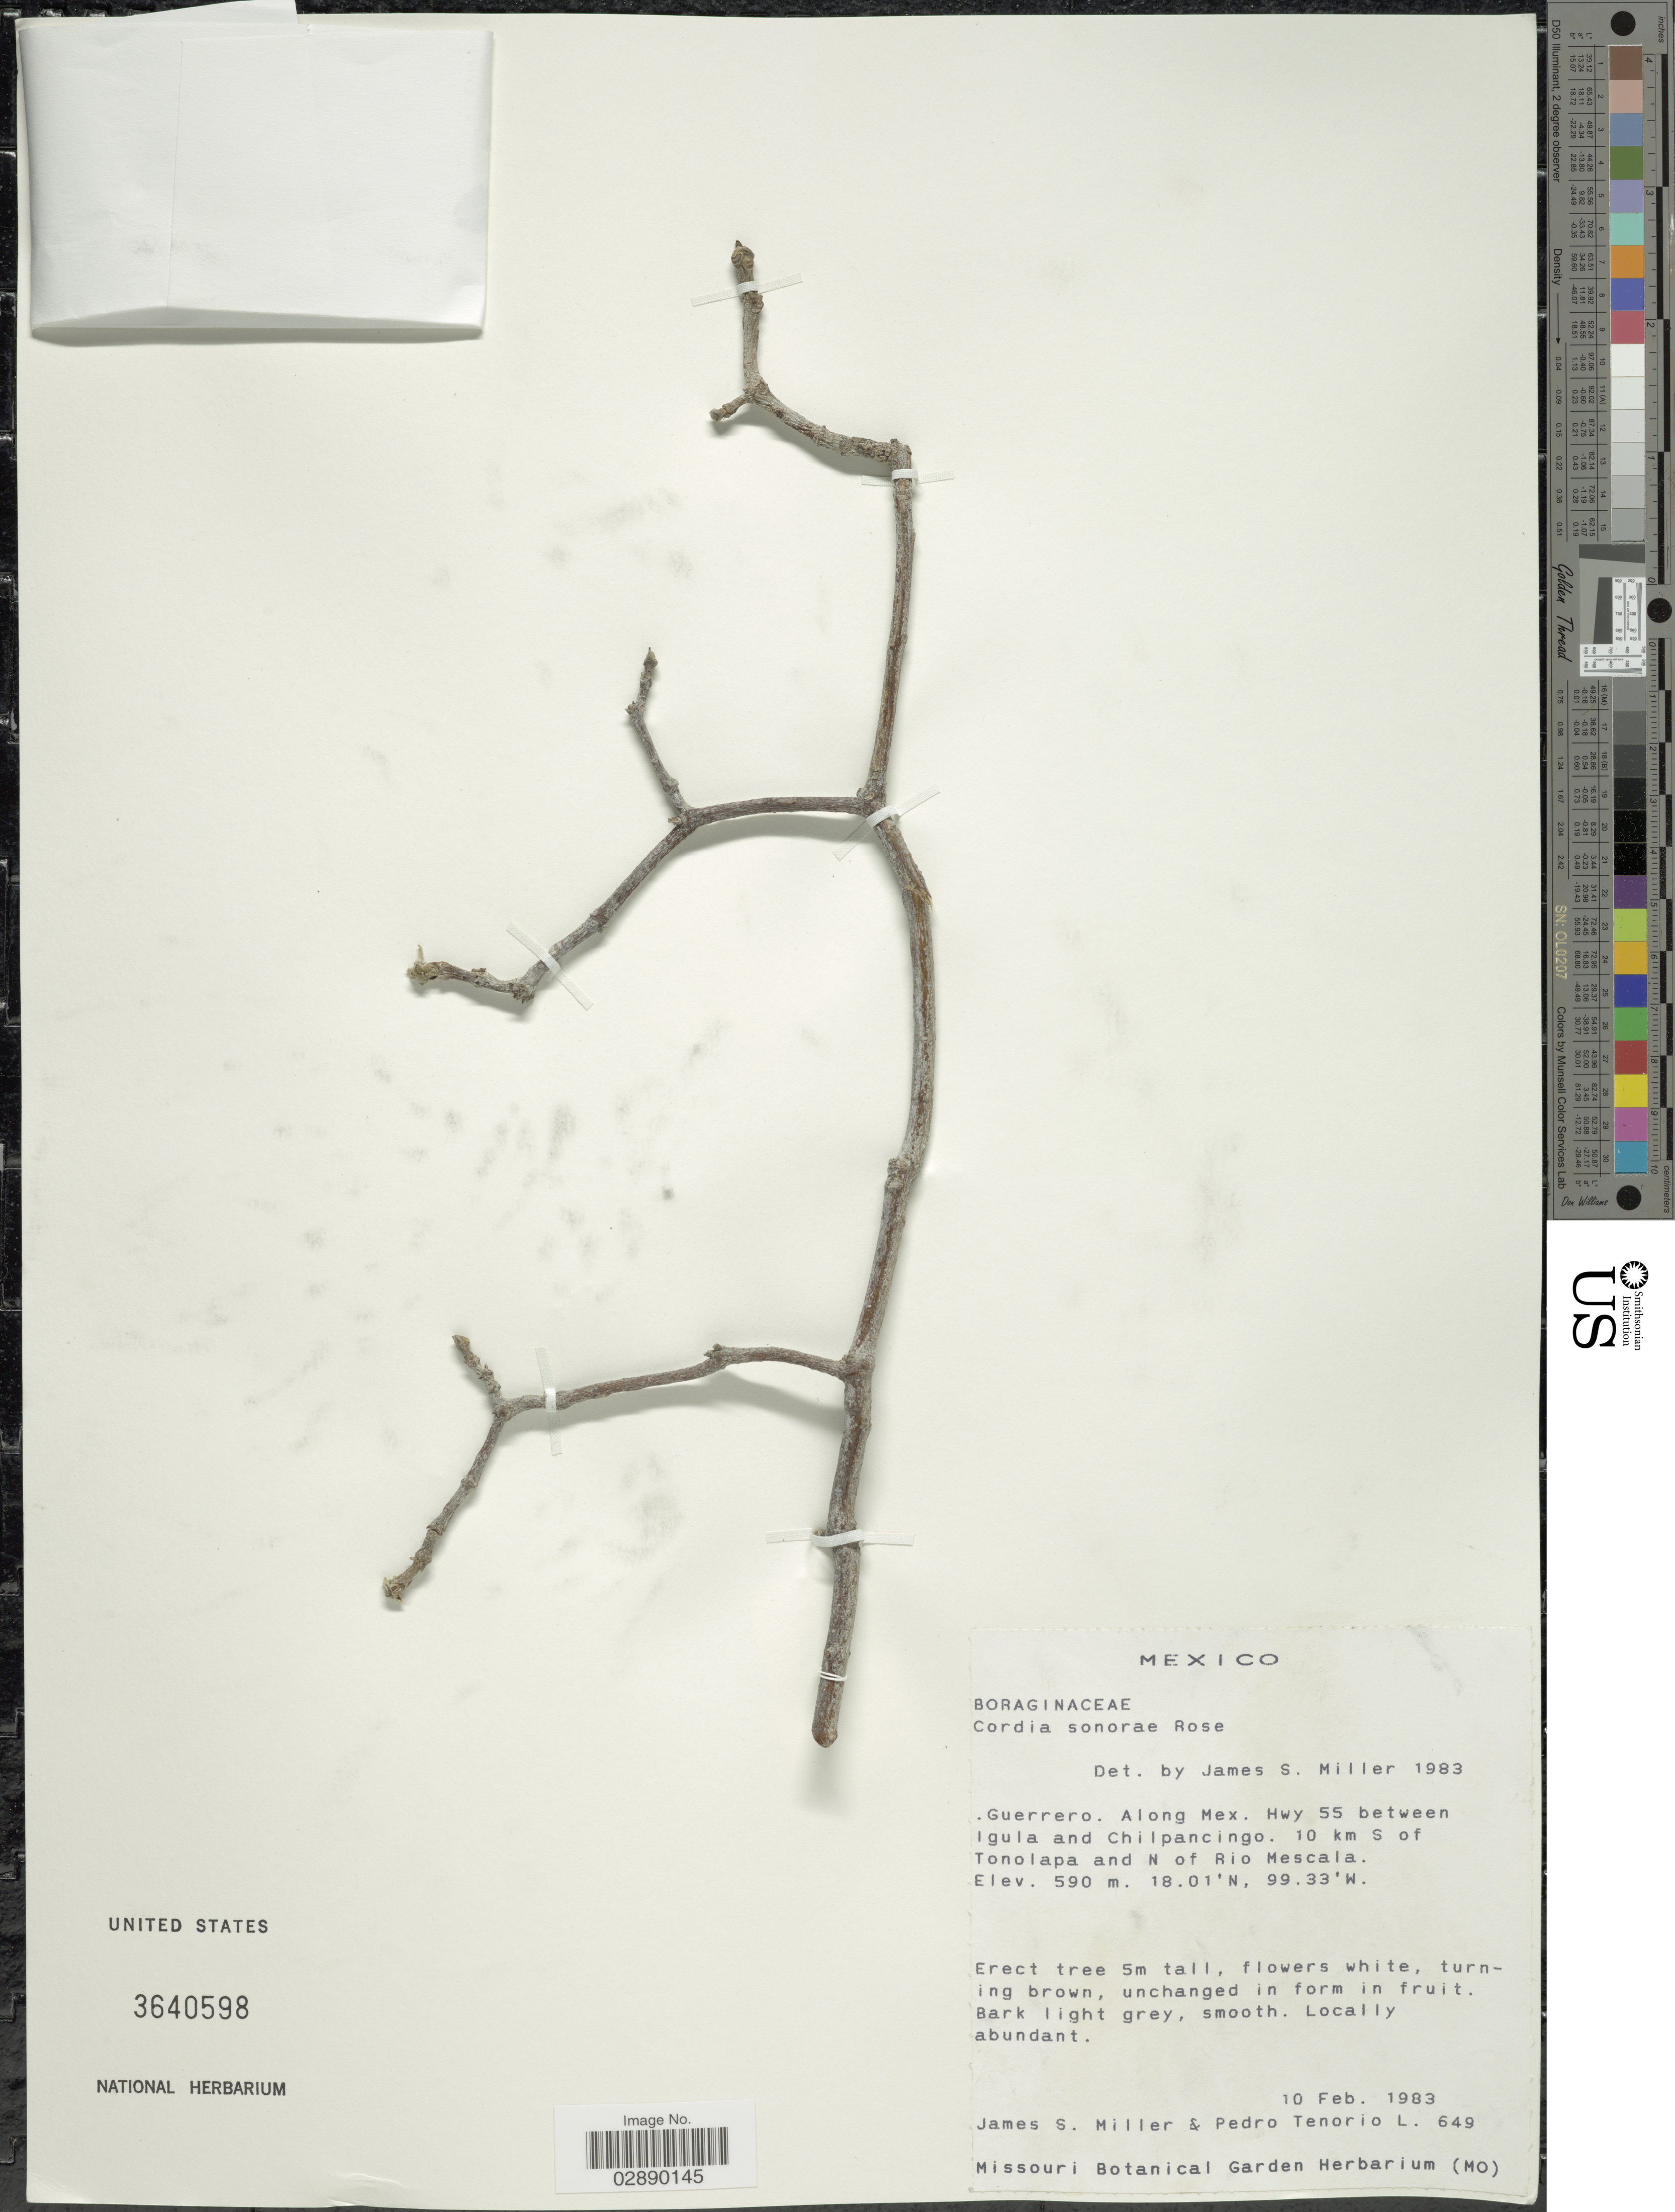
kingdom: Plantae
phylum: Tracheophyta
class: Magnoliopsida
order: Boraginales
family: Cordiaceae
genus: Cordia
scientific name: Cordia sonorae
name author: Rose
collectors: J. S. Miller & P. Tenorio L.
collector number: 649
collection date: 1983-02-10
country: Mexico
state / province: Guerrero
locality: Along Mex. Hwy 55 between Igula and Chilpancingo. 10 km S of Tonolapa and N of Rio Mescala.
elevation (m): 590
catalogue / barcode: US 3640598